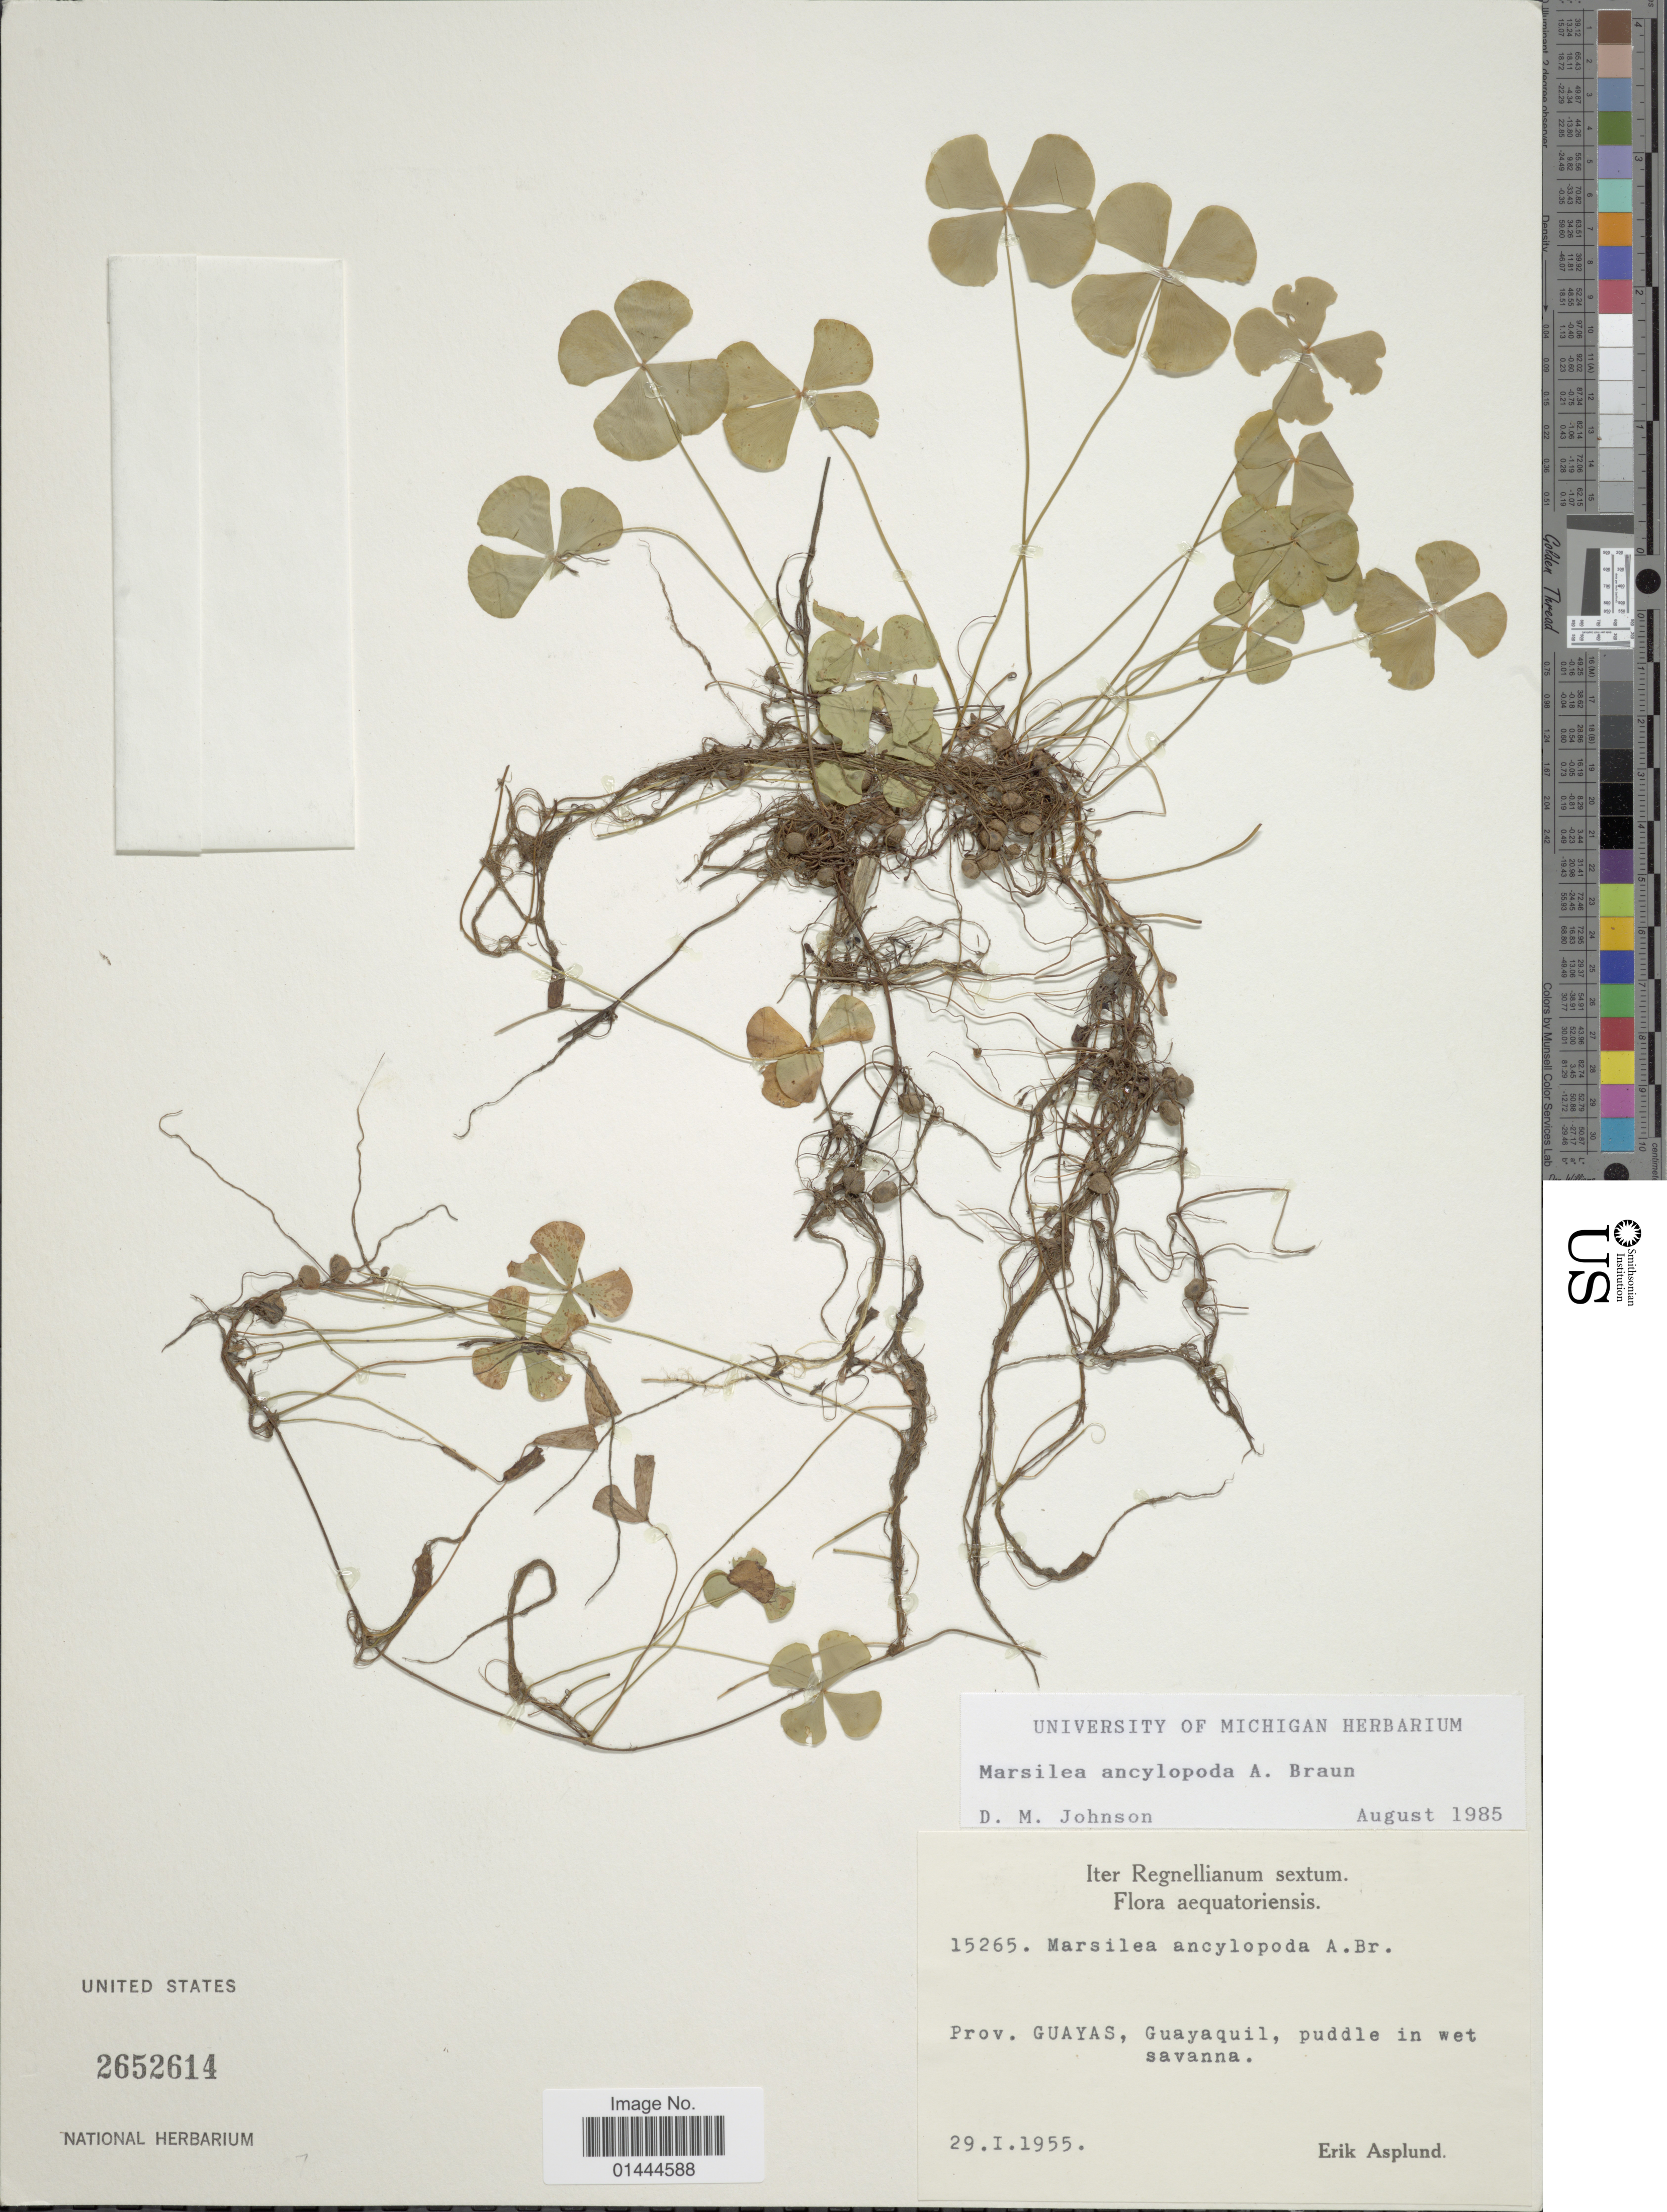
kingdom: Plantae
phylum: Tracheophyta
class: Polypodiopsida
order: Salviniales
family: Marsileaceae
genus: Marsilea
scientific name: Marsilea ancylopoda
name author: A. Braun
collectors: E. Asplund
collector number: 15265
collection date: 1955-01-29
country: Ecuador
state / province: Guayas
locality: Guayaquil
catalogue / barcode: US 2652614